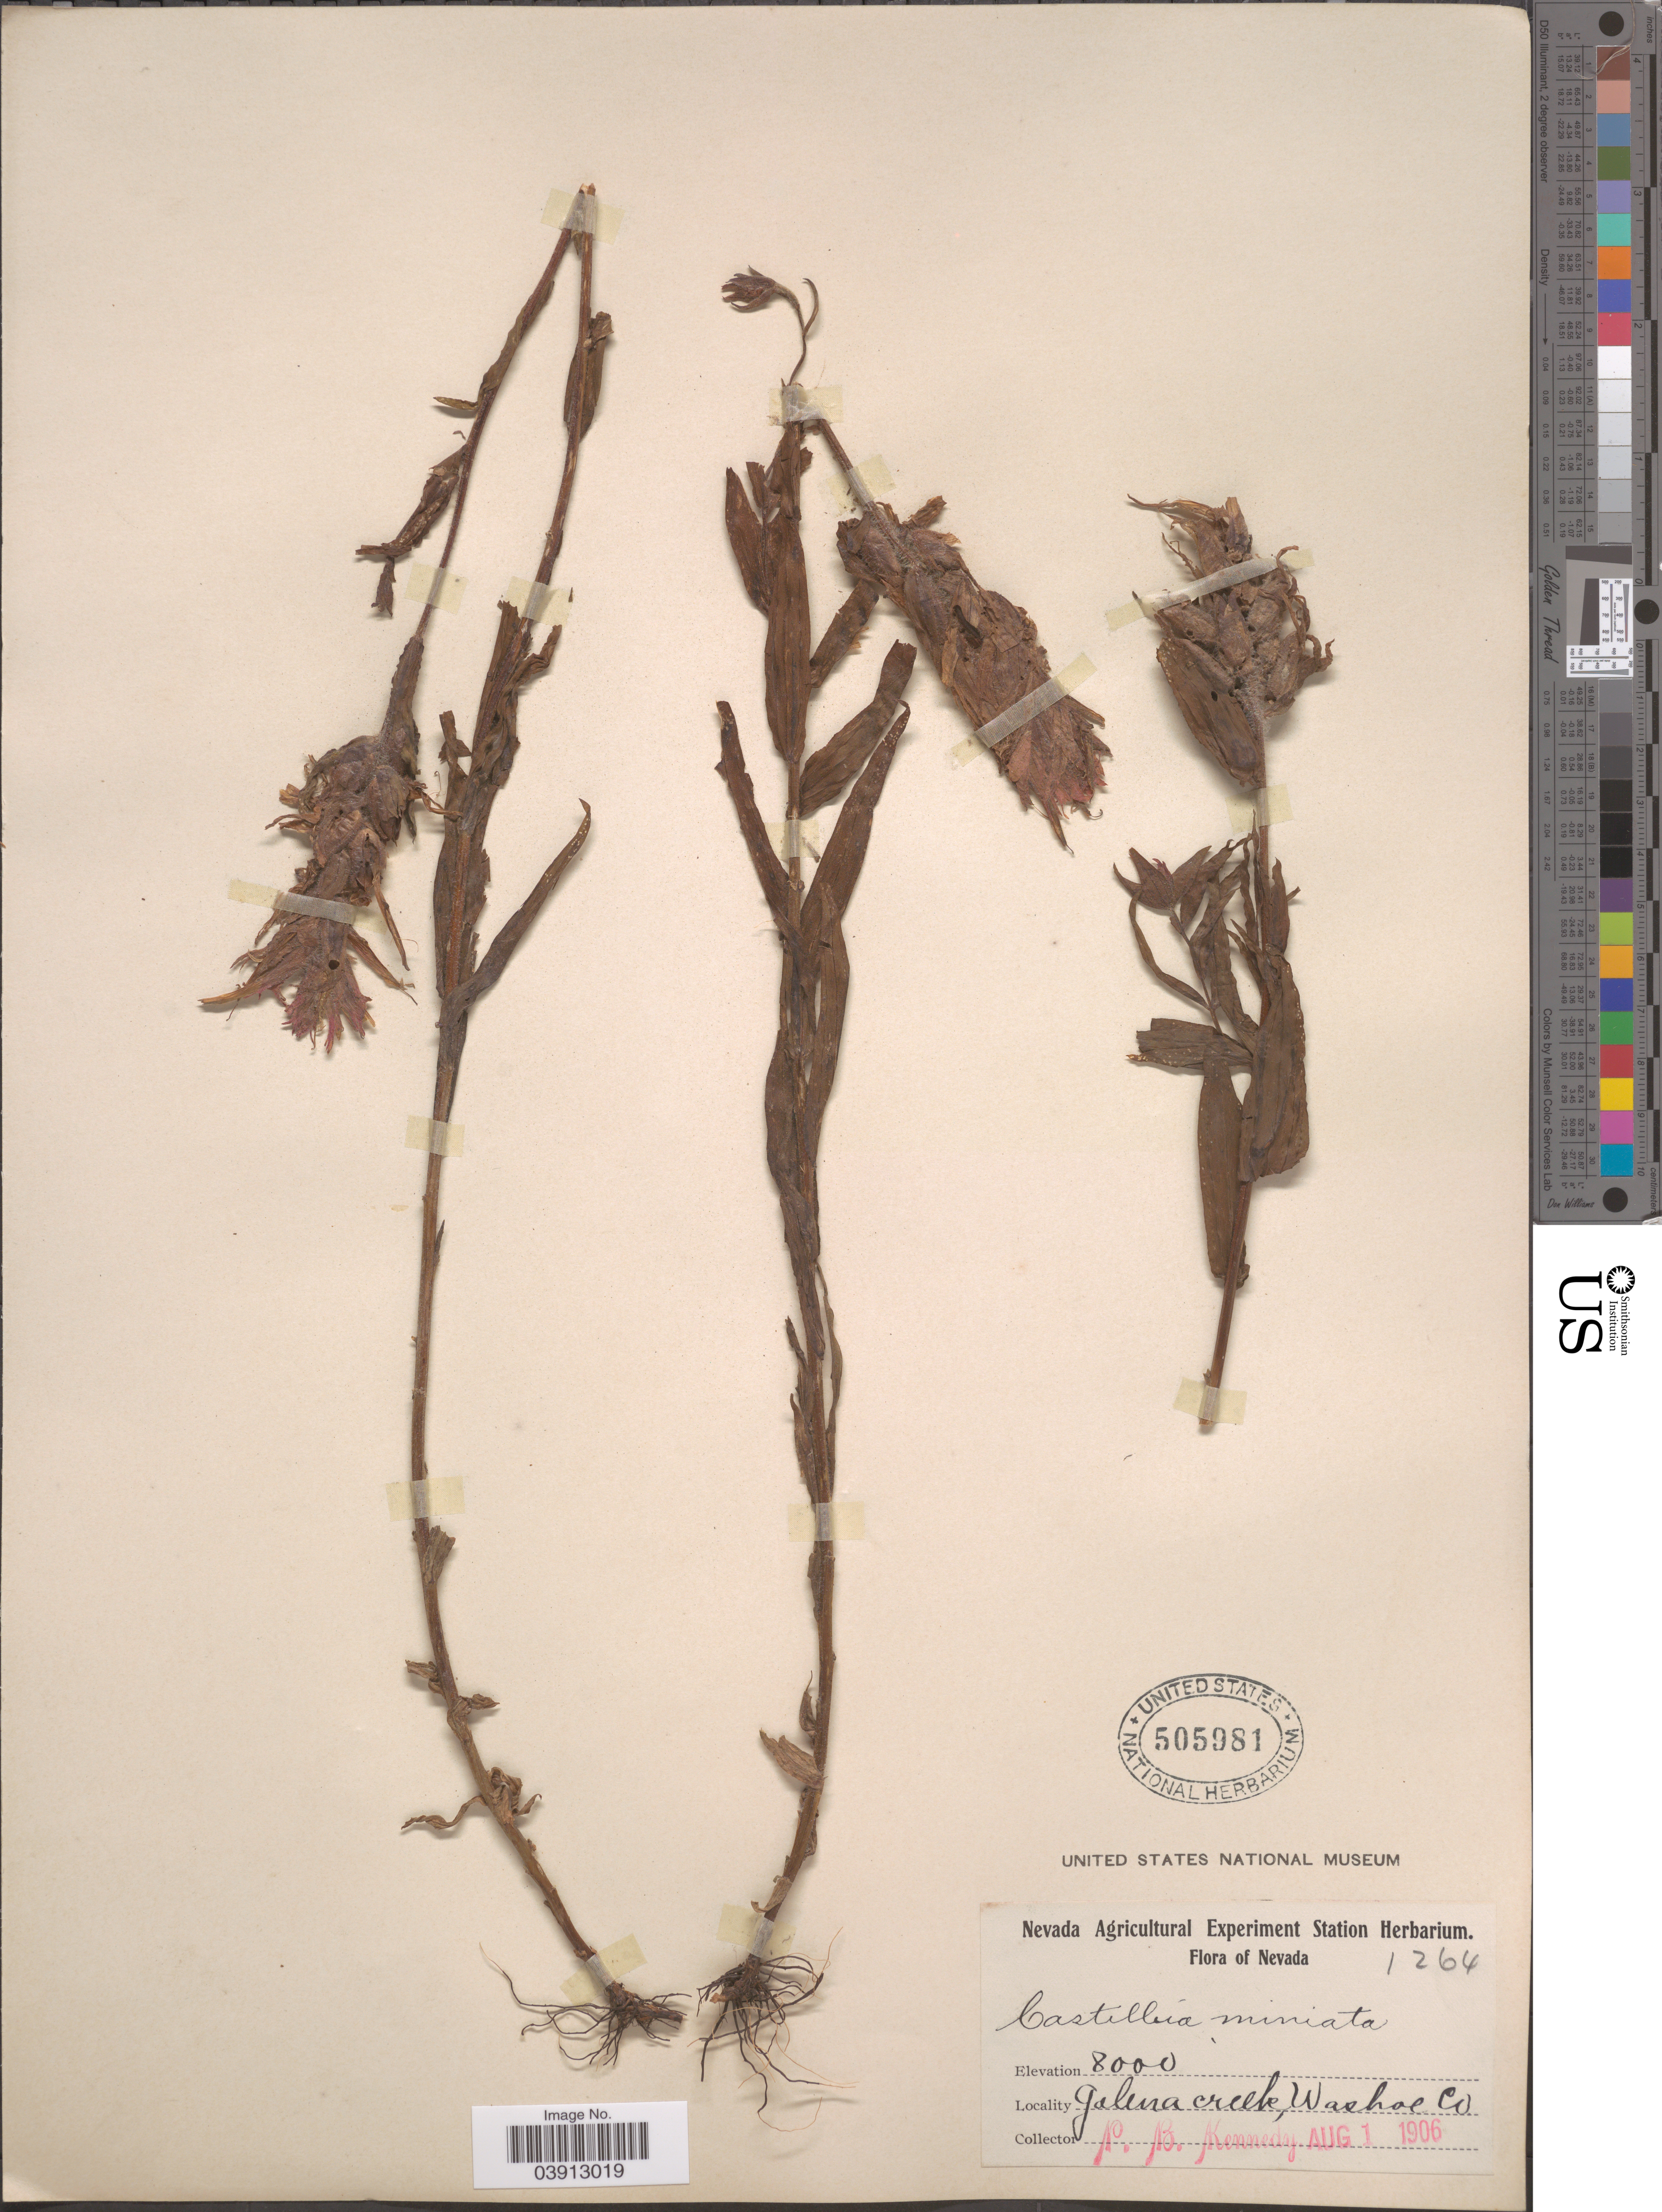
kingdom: Plantae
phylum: Tracheophyta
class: Magnoliopsida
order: Lamiales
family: Orobanchaceae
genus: Castilleja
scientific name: Castilleja miniata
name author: Douglas ex Hook.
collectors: P. B. Kennedy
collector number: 1264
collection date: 1906-08-01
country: United States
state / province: Nevada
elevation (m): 2438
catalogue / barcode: US 505981